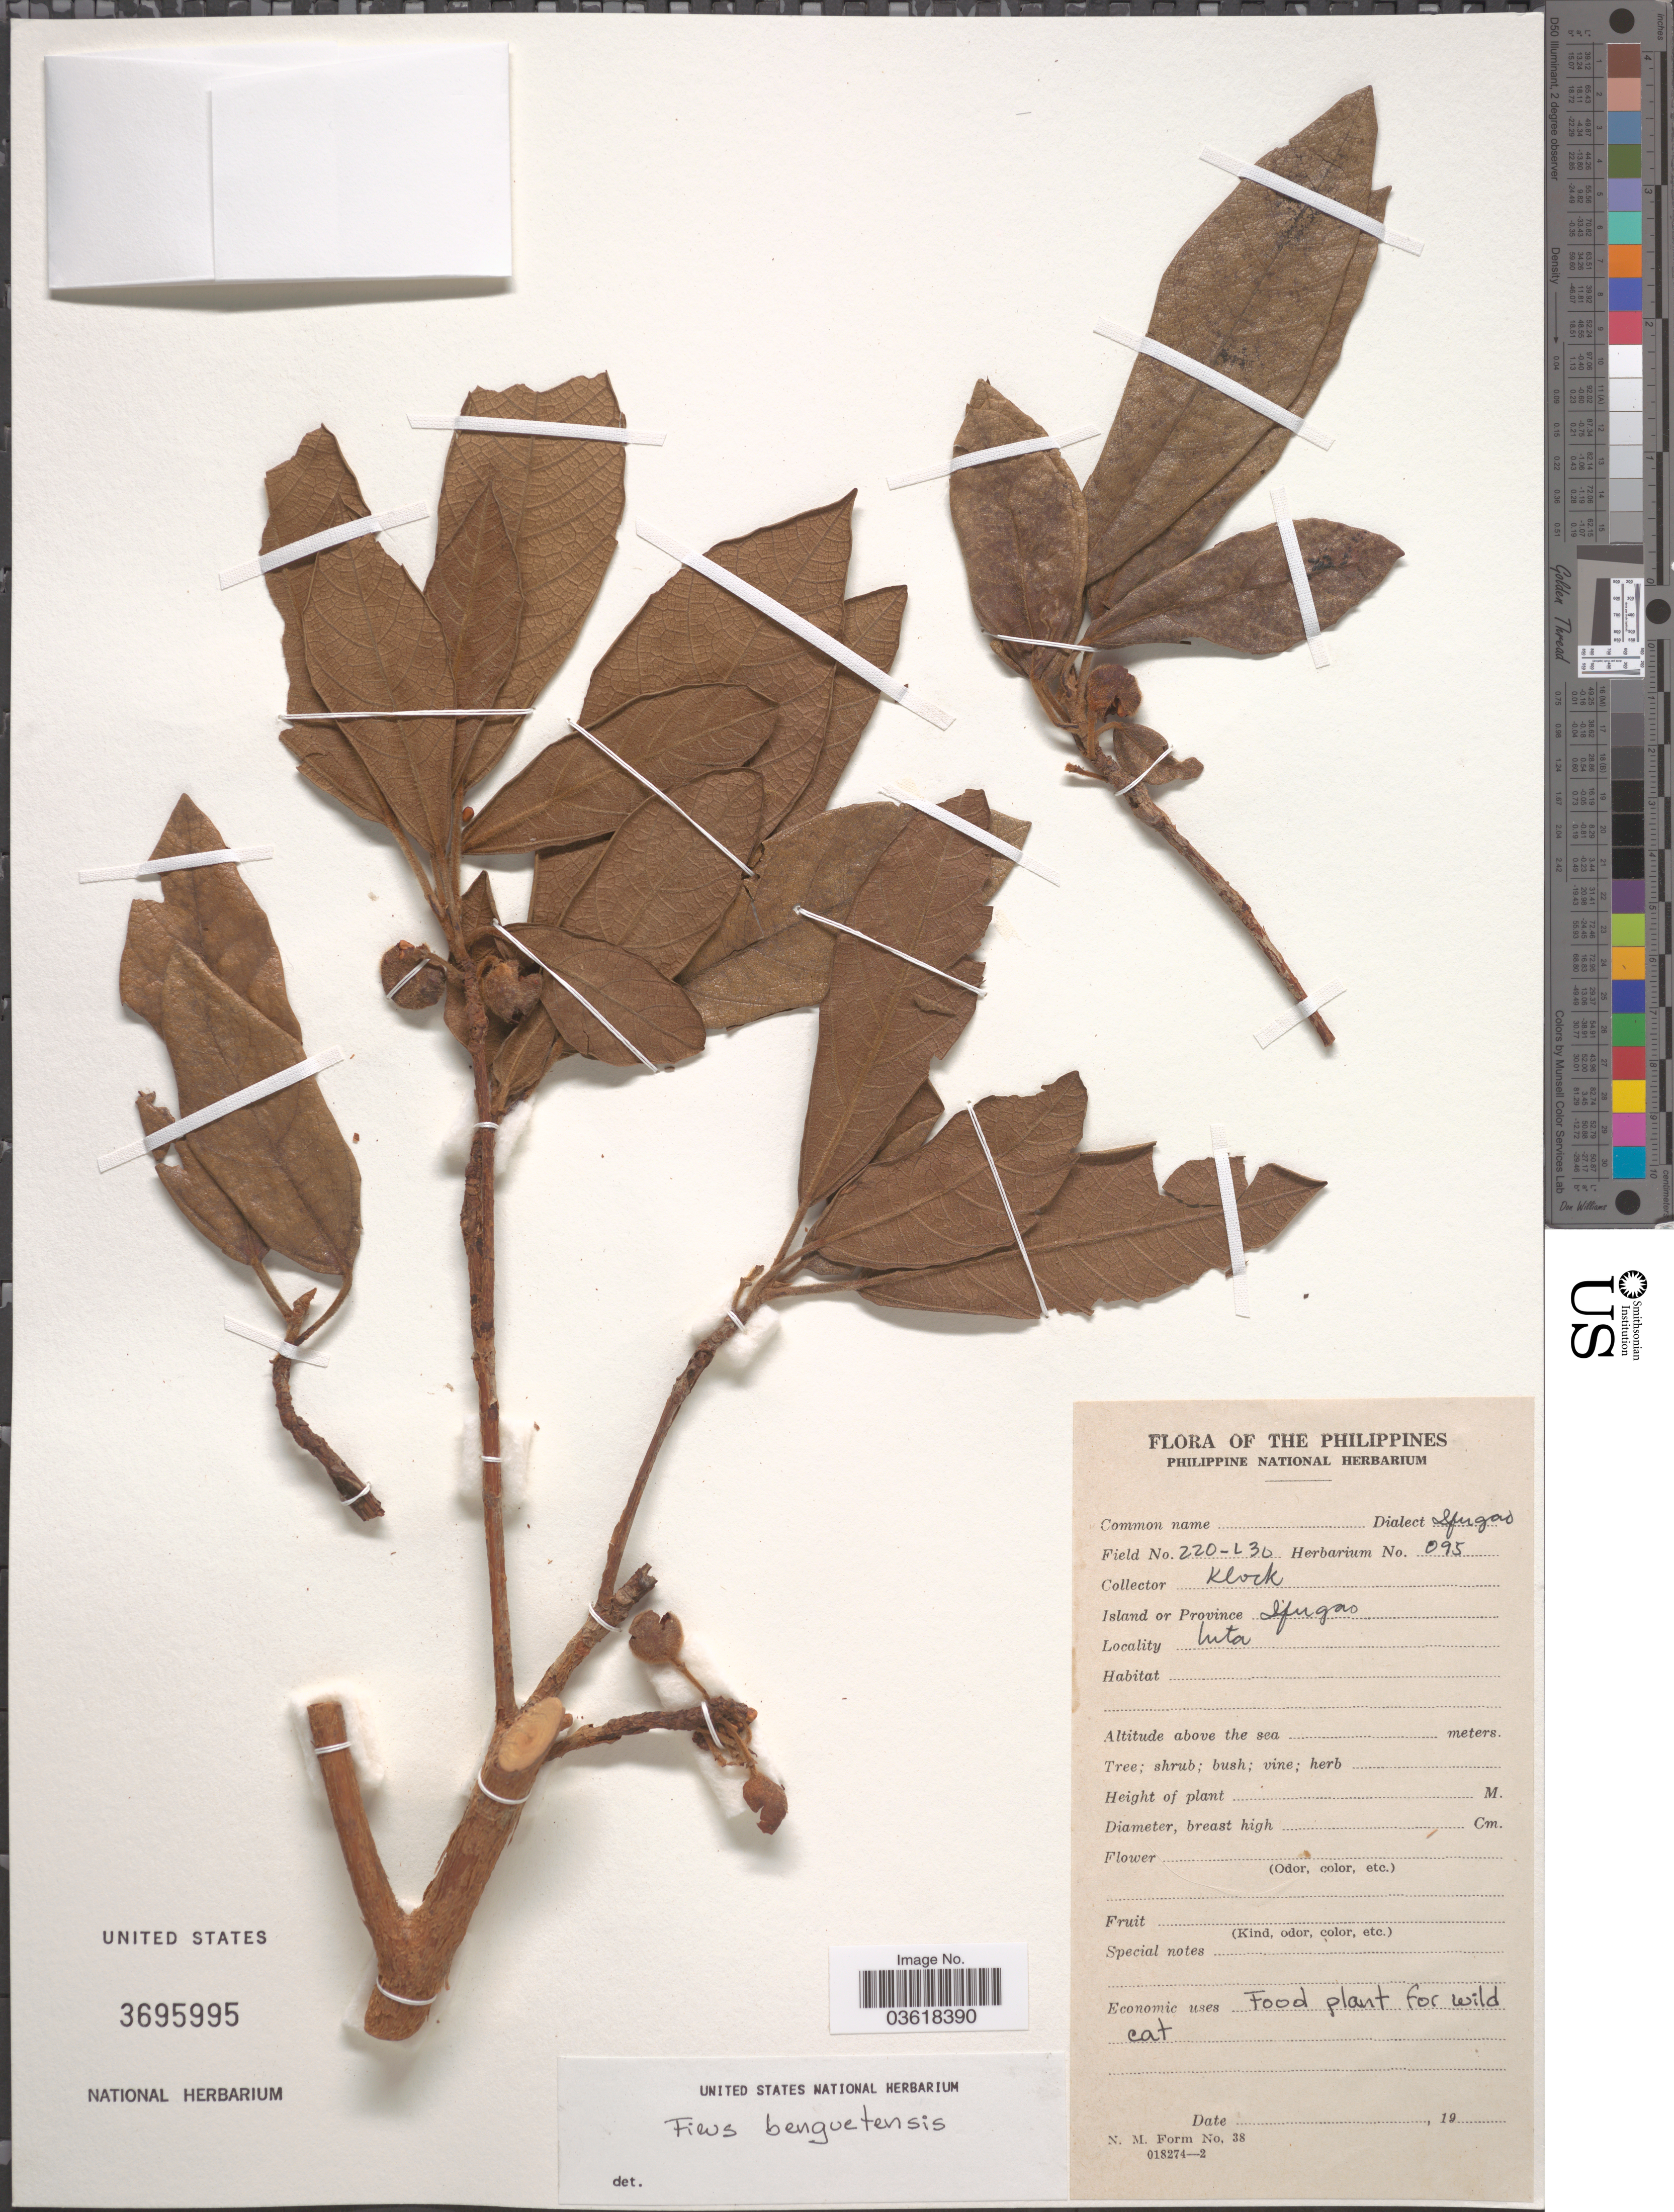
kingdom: Plantae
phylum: Tracheophyta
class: Magnoliopsida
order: Rosales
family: Moraceae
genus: Ficus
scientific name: Ficus benguetensis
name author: Merr.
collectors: Klock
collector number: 220-L30/095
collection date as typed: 19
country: Philippines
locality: Island or Province Ifugao. Luta.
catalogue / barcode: US 3695995